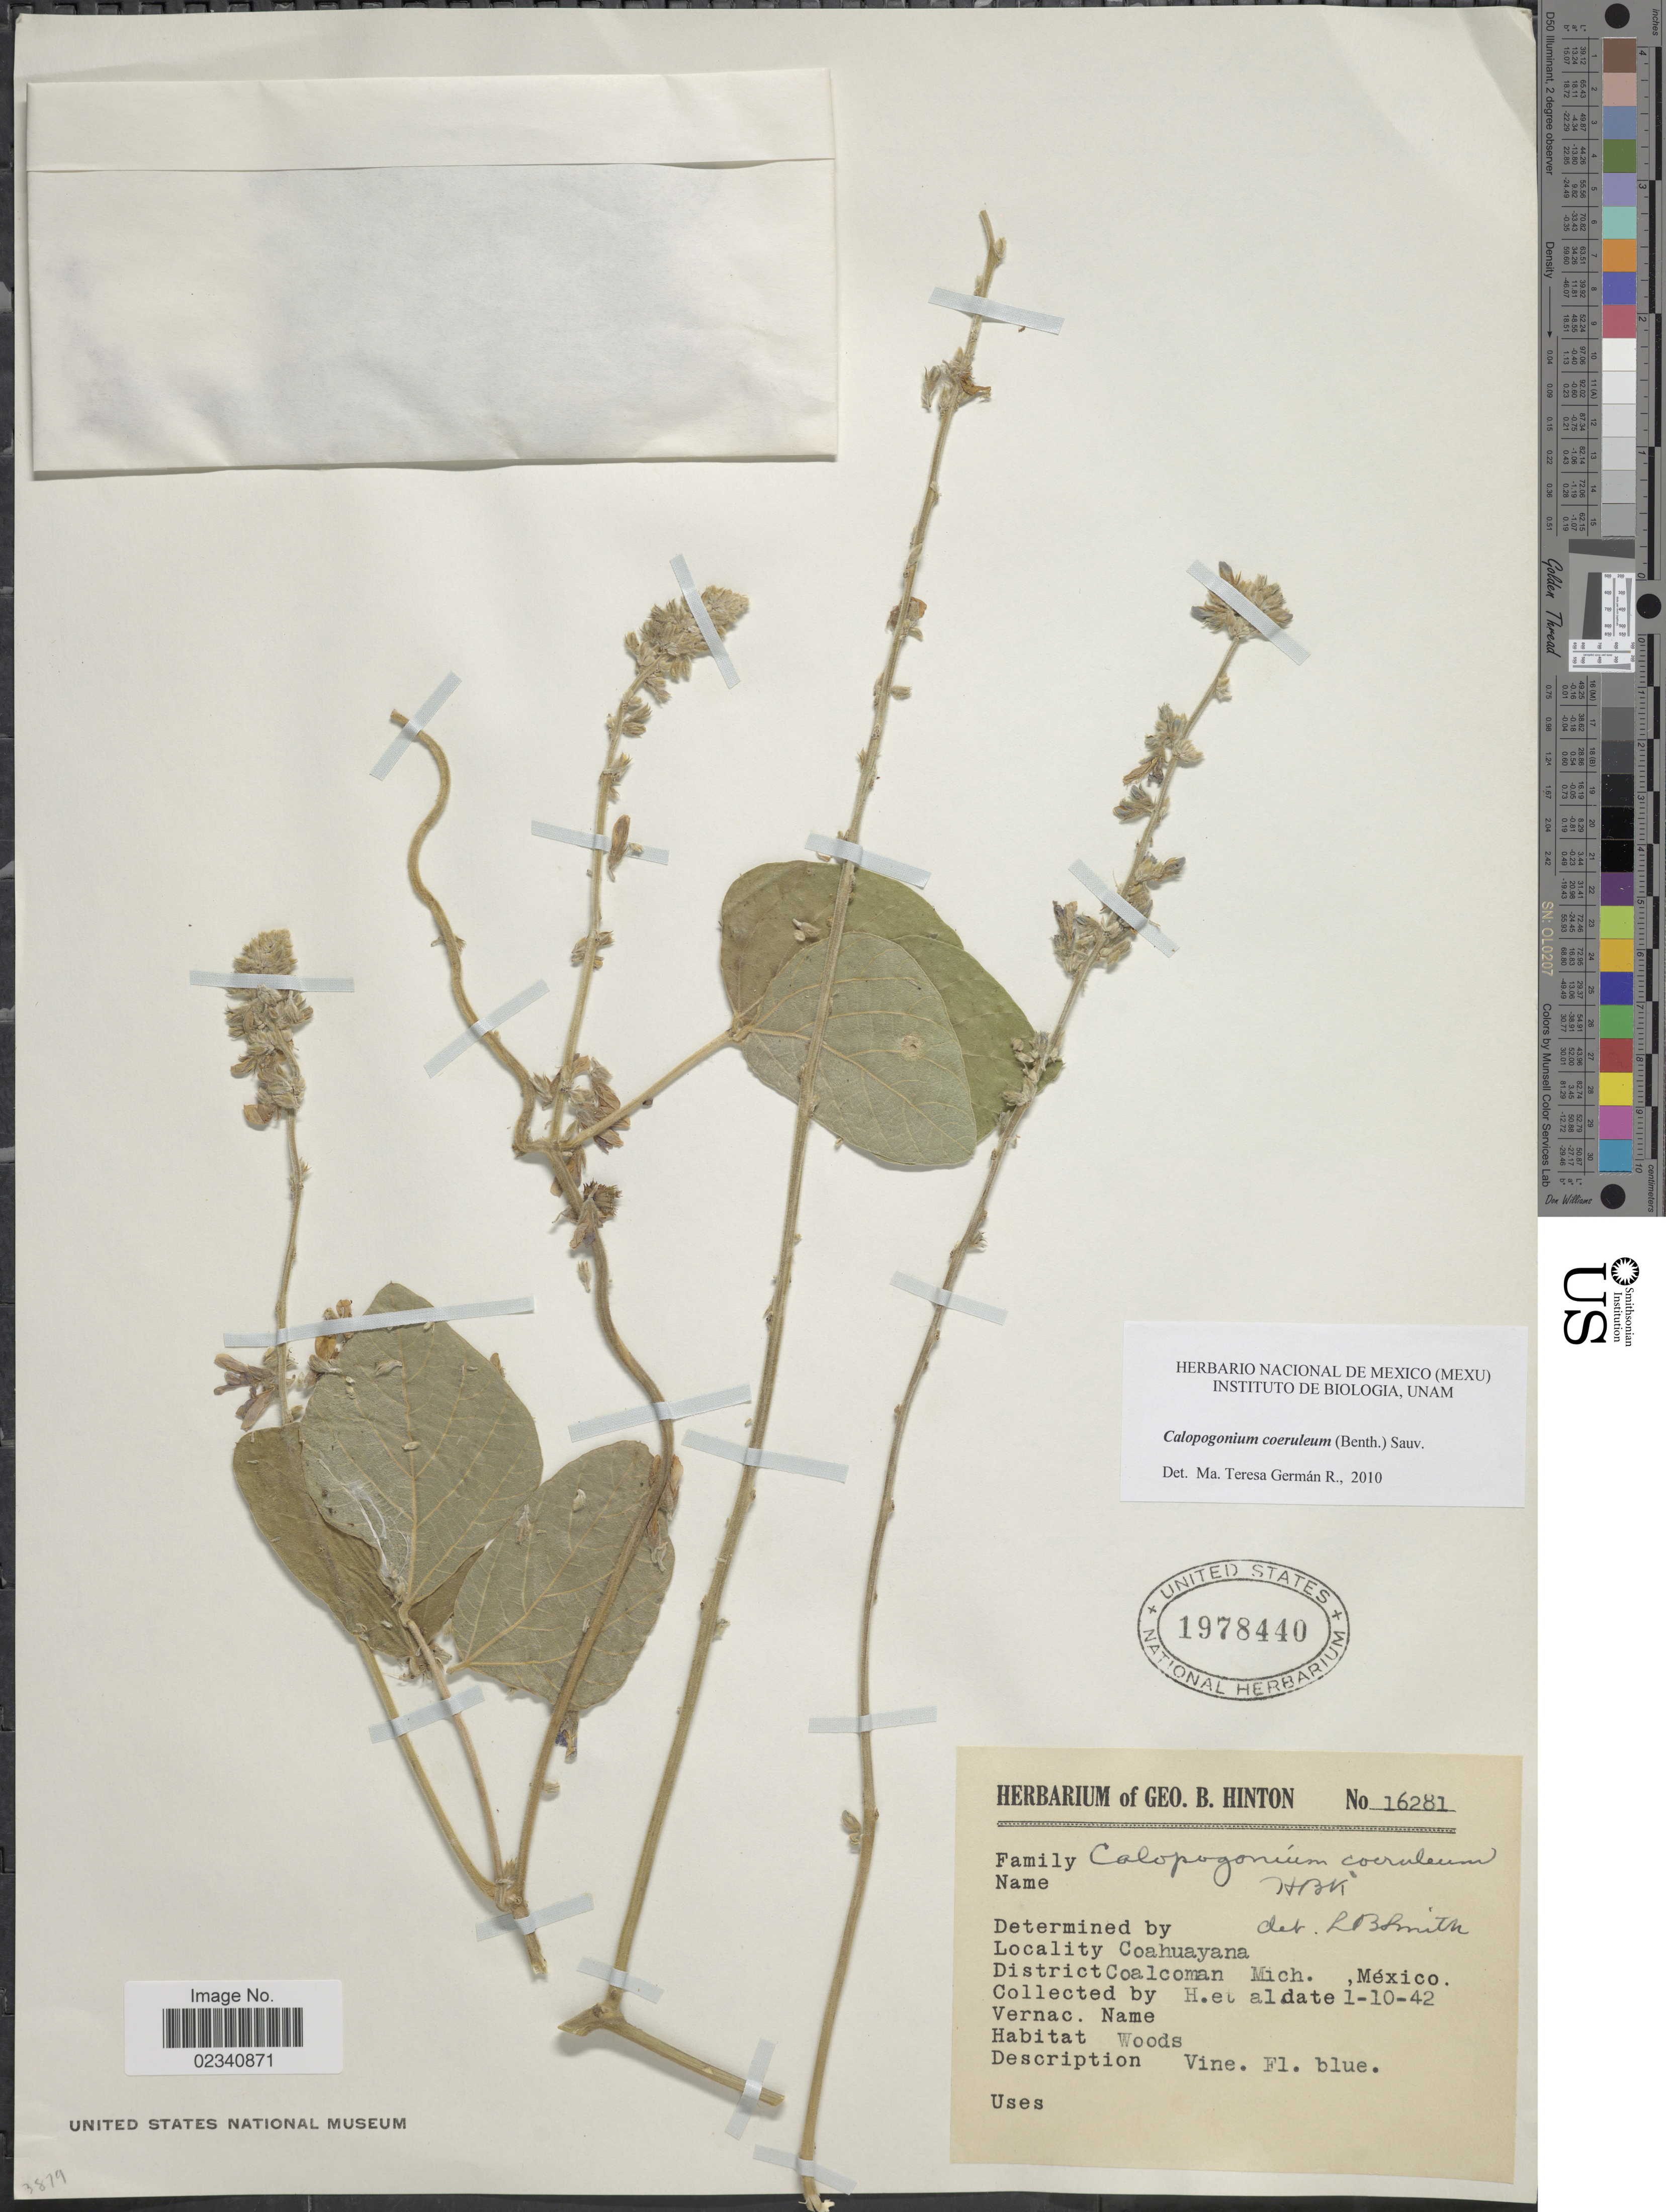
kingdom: Plantae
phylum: Tracheophyta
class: Magnoliopsida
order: Fabales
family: Fabaceae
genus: Calopogonium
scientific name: Calopogonium caeruleum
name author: (Benth.) C. Wright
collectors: G. B. Hinton & et al.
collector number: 16281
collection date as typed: Transcribed d/m/y: 10/1/42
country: Mexico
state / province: Michoacán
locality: Coahuayana, Coalcoman Mich.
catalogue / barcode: US 1978440